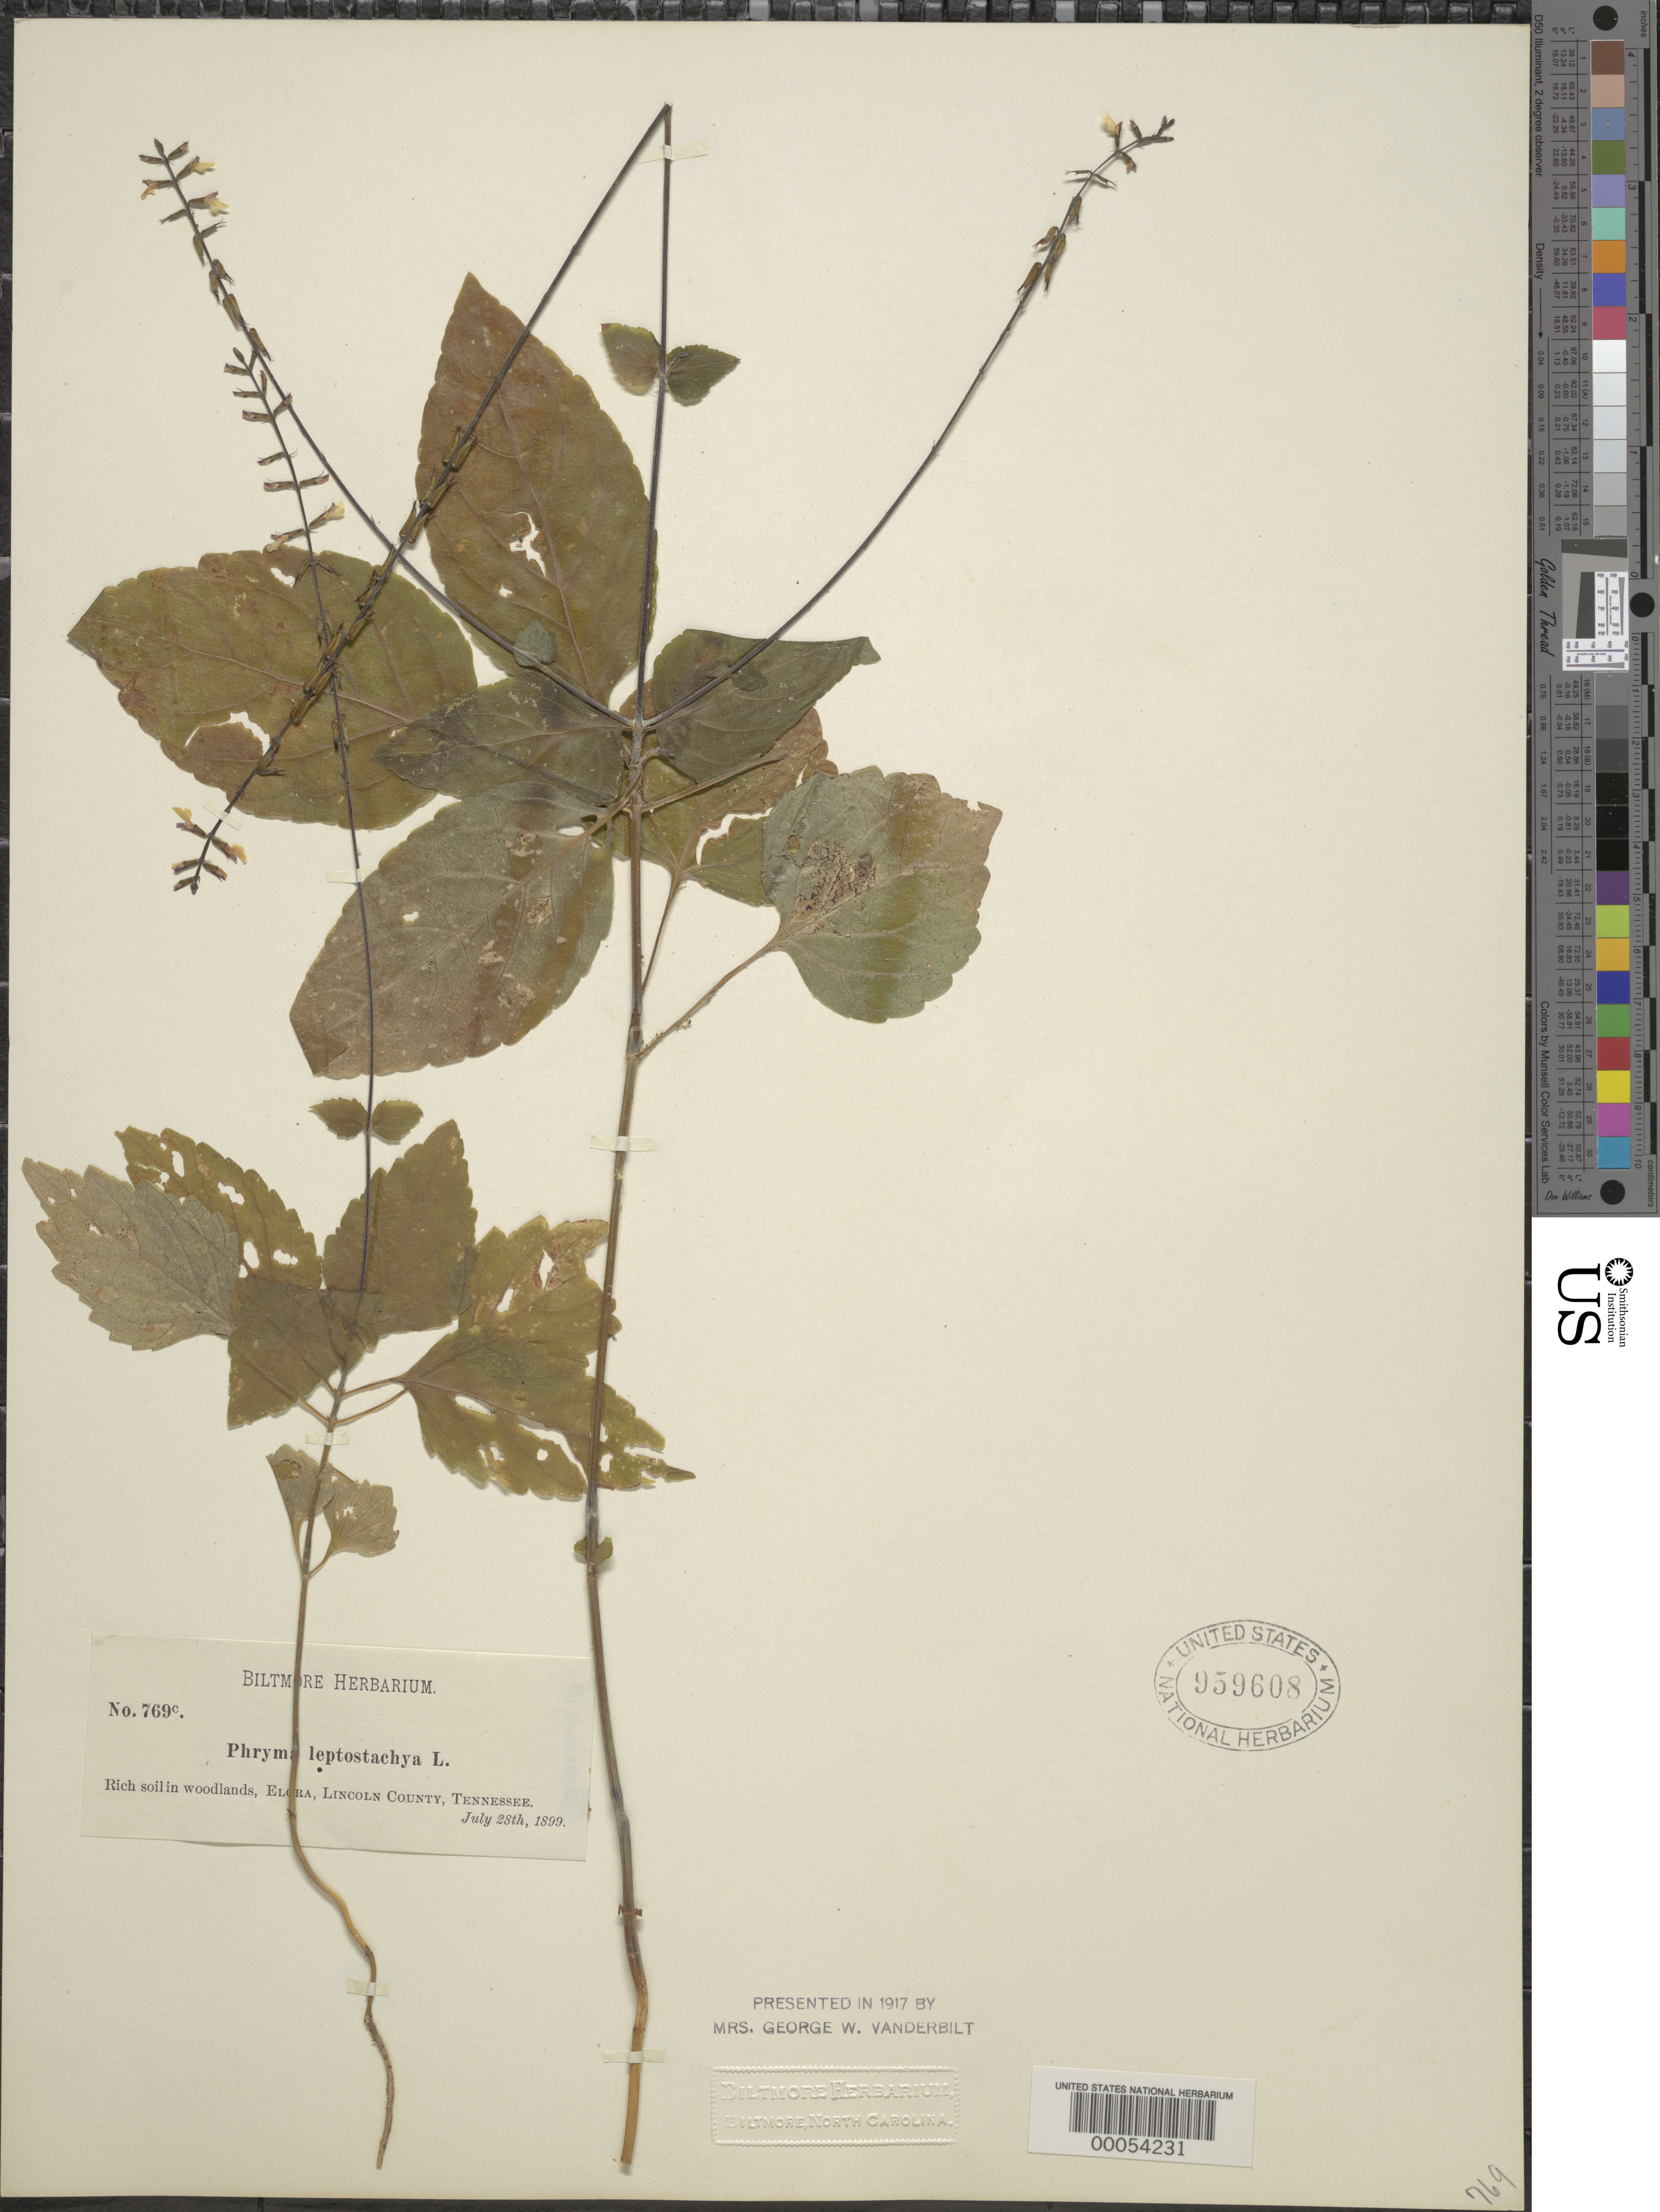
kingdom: Plantae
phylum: Tracheophyta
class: Magnoliopsida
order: Lamiales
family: Phrymaceae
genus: Phryma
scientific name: Phryma leptostachya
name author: L.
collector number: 769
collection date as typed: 28 Jun 1899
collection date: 1899-06-28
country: United States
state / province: Tennessee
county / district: Lincoln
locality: Elora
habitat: In rich soil in woodlands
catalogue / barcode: US 959608